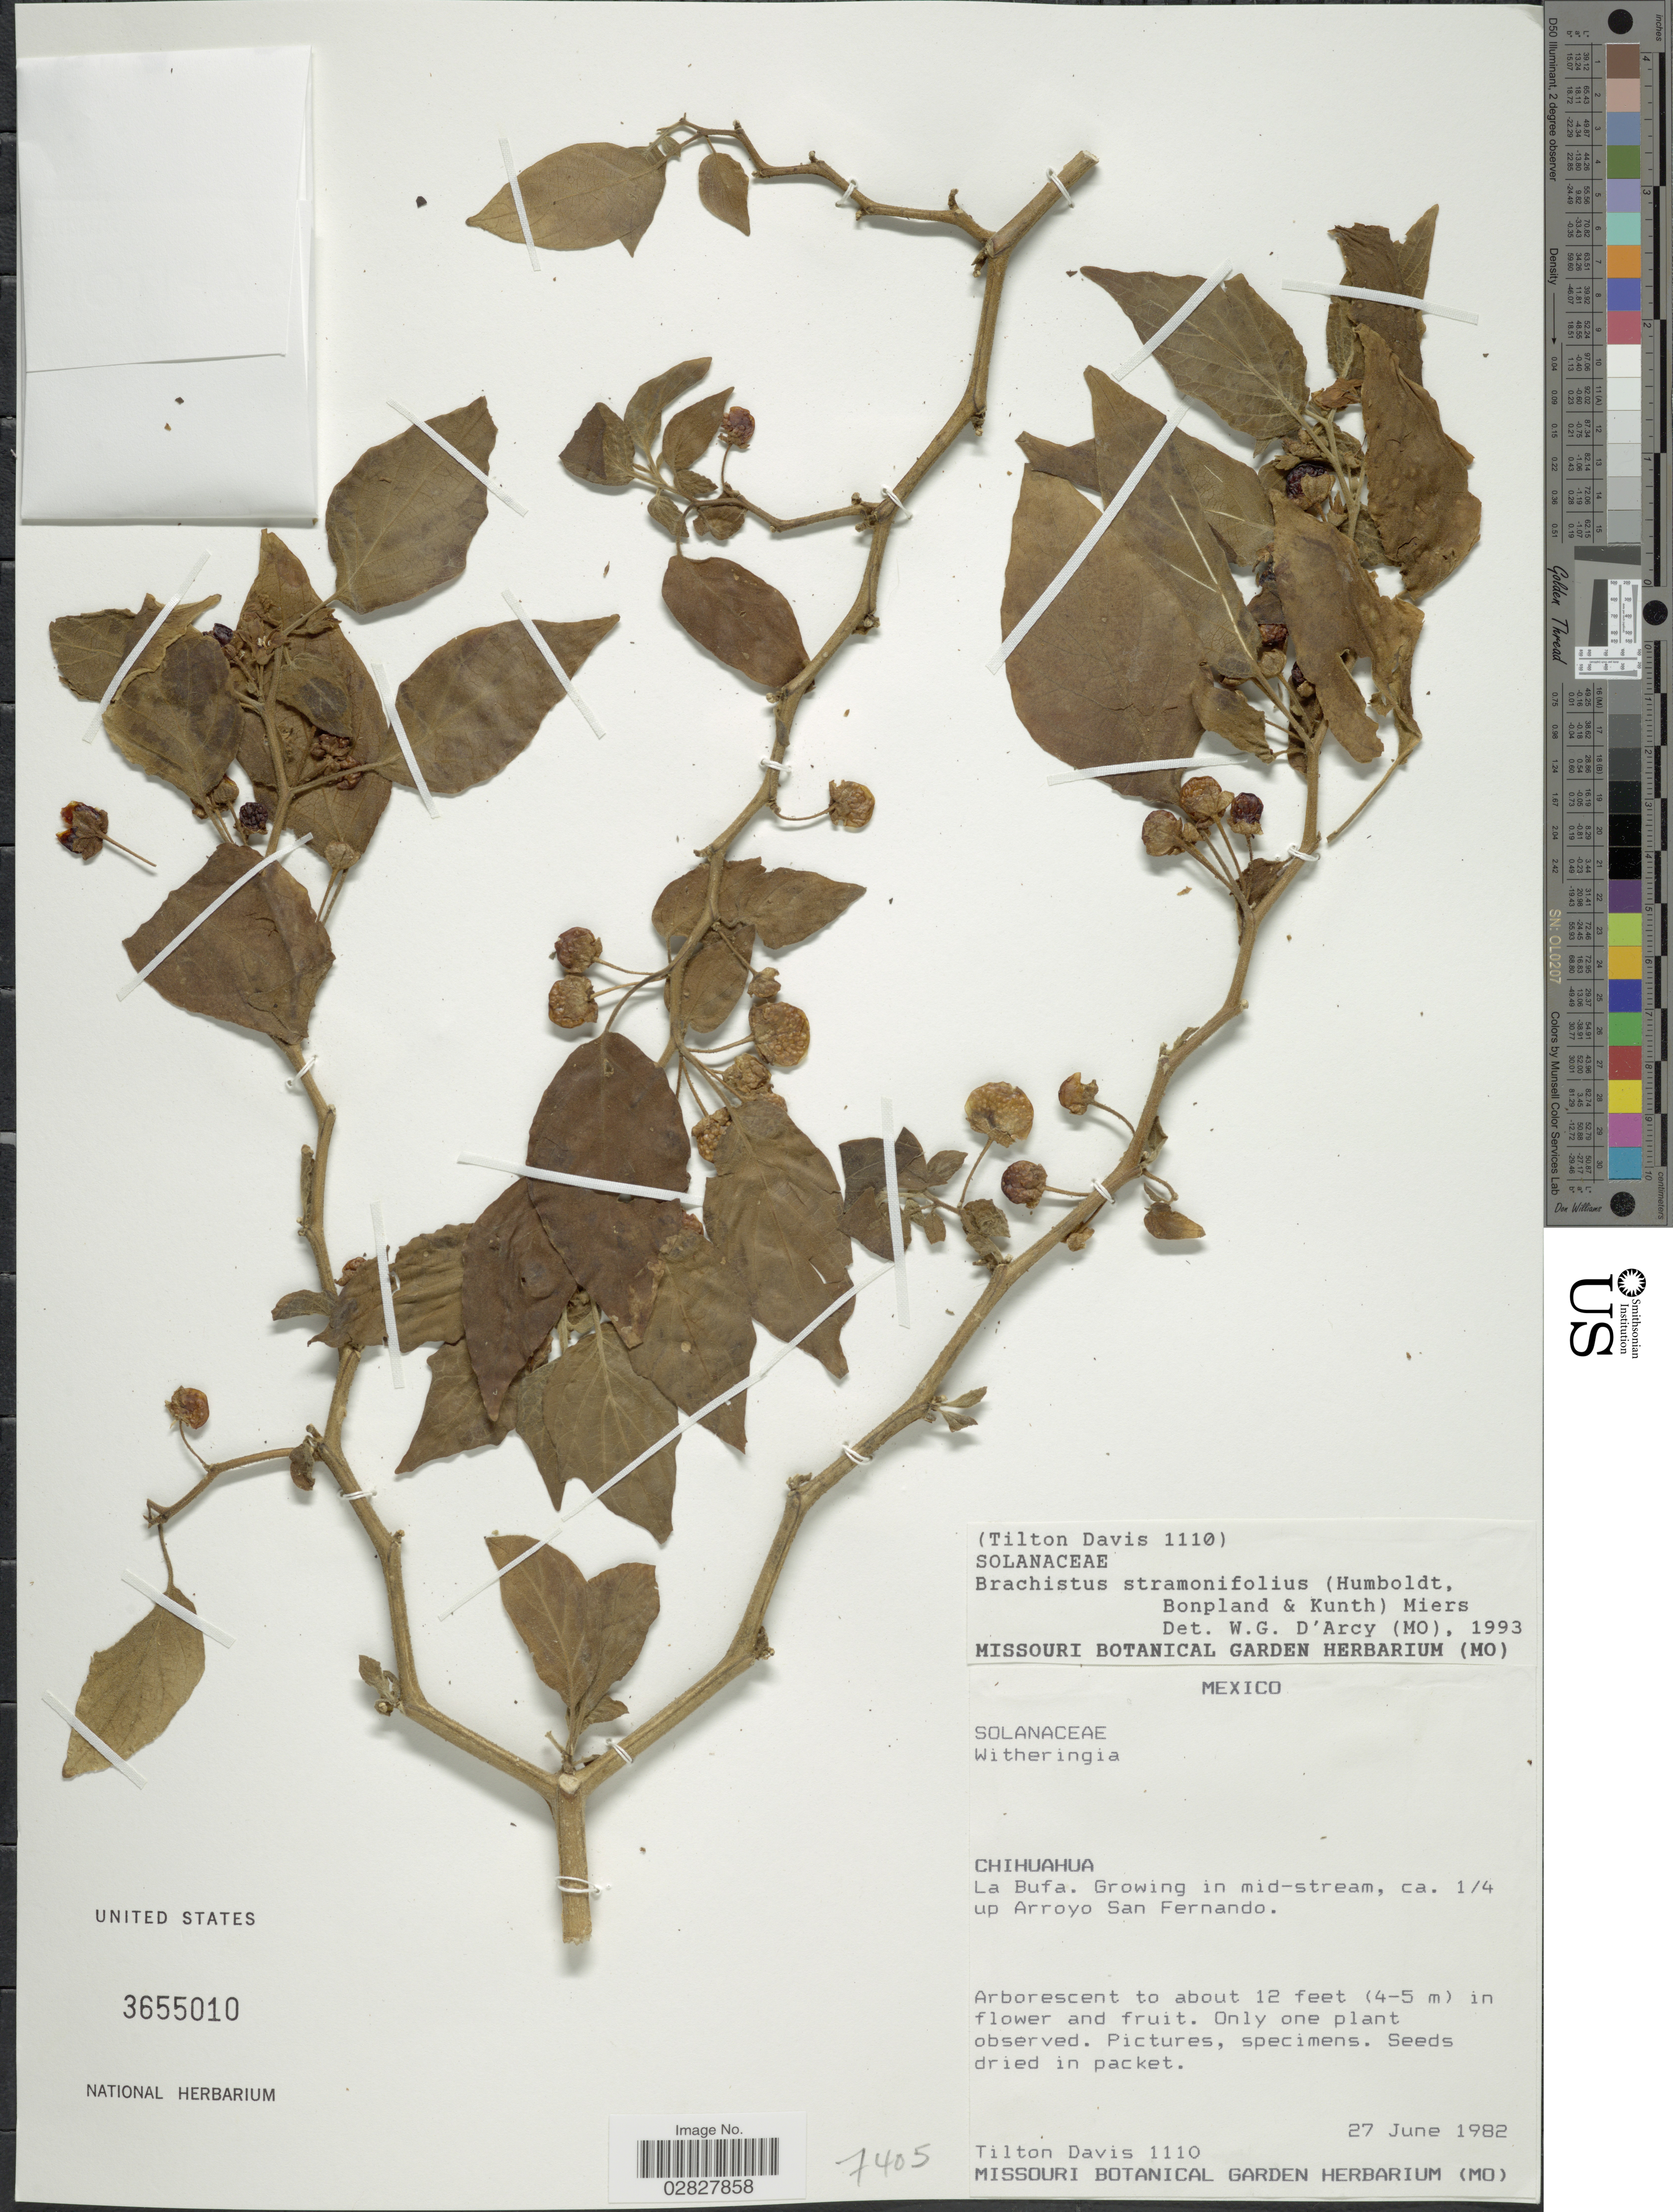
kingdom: Plantae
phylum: Tracheophyta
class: Magnoliopsida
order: Solanales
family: Solanaceae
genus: Brachistus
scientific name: Brachistus stramonifolius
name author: (Kunth) Miers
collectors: T. Davis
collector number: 1110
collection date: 1982-06-27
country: Mexico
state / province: Chihuahua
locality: Chihuahua, La Bufa, Growing in mid-stream, ca. ¼ up Arroyo San Fernando.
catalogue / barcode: US 3655010